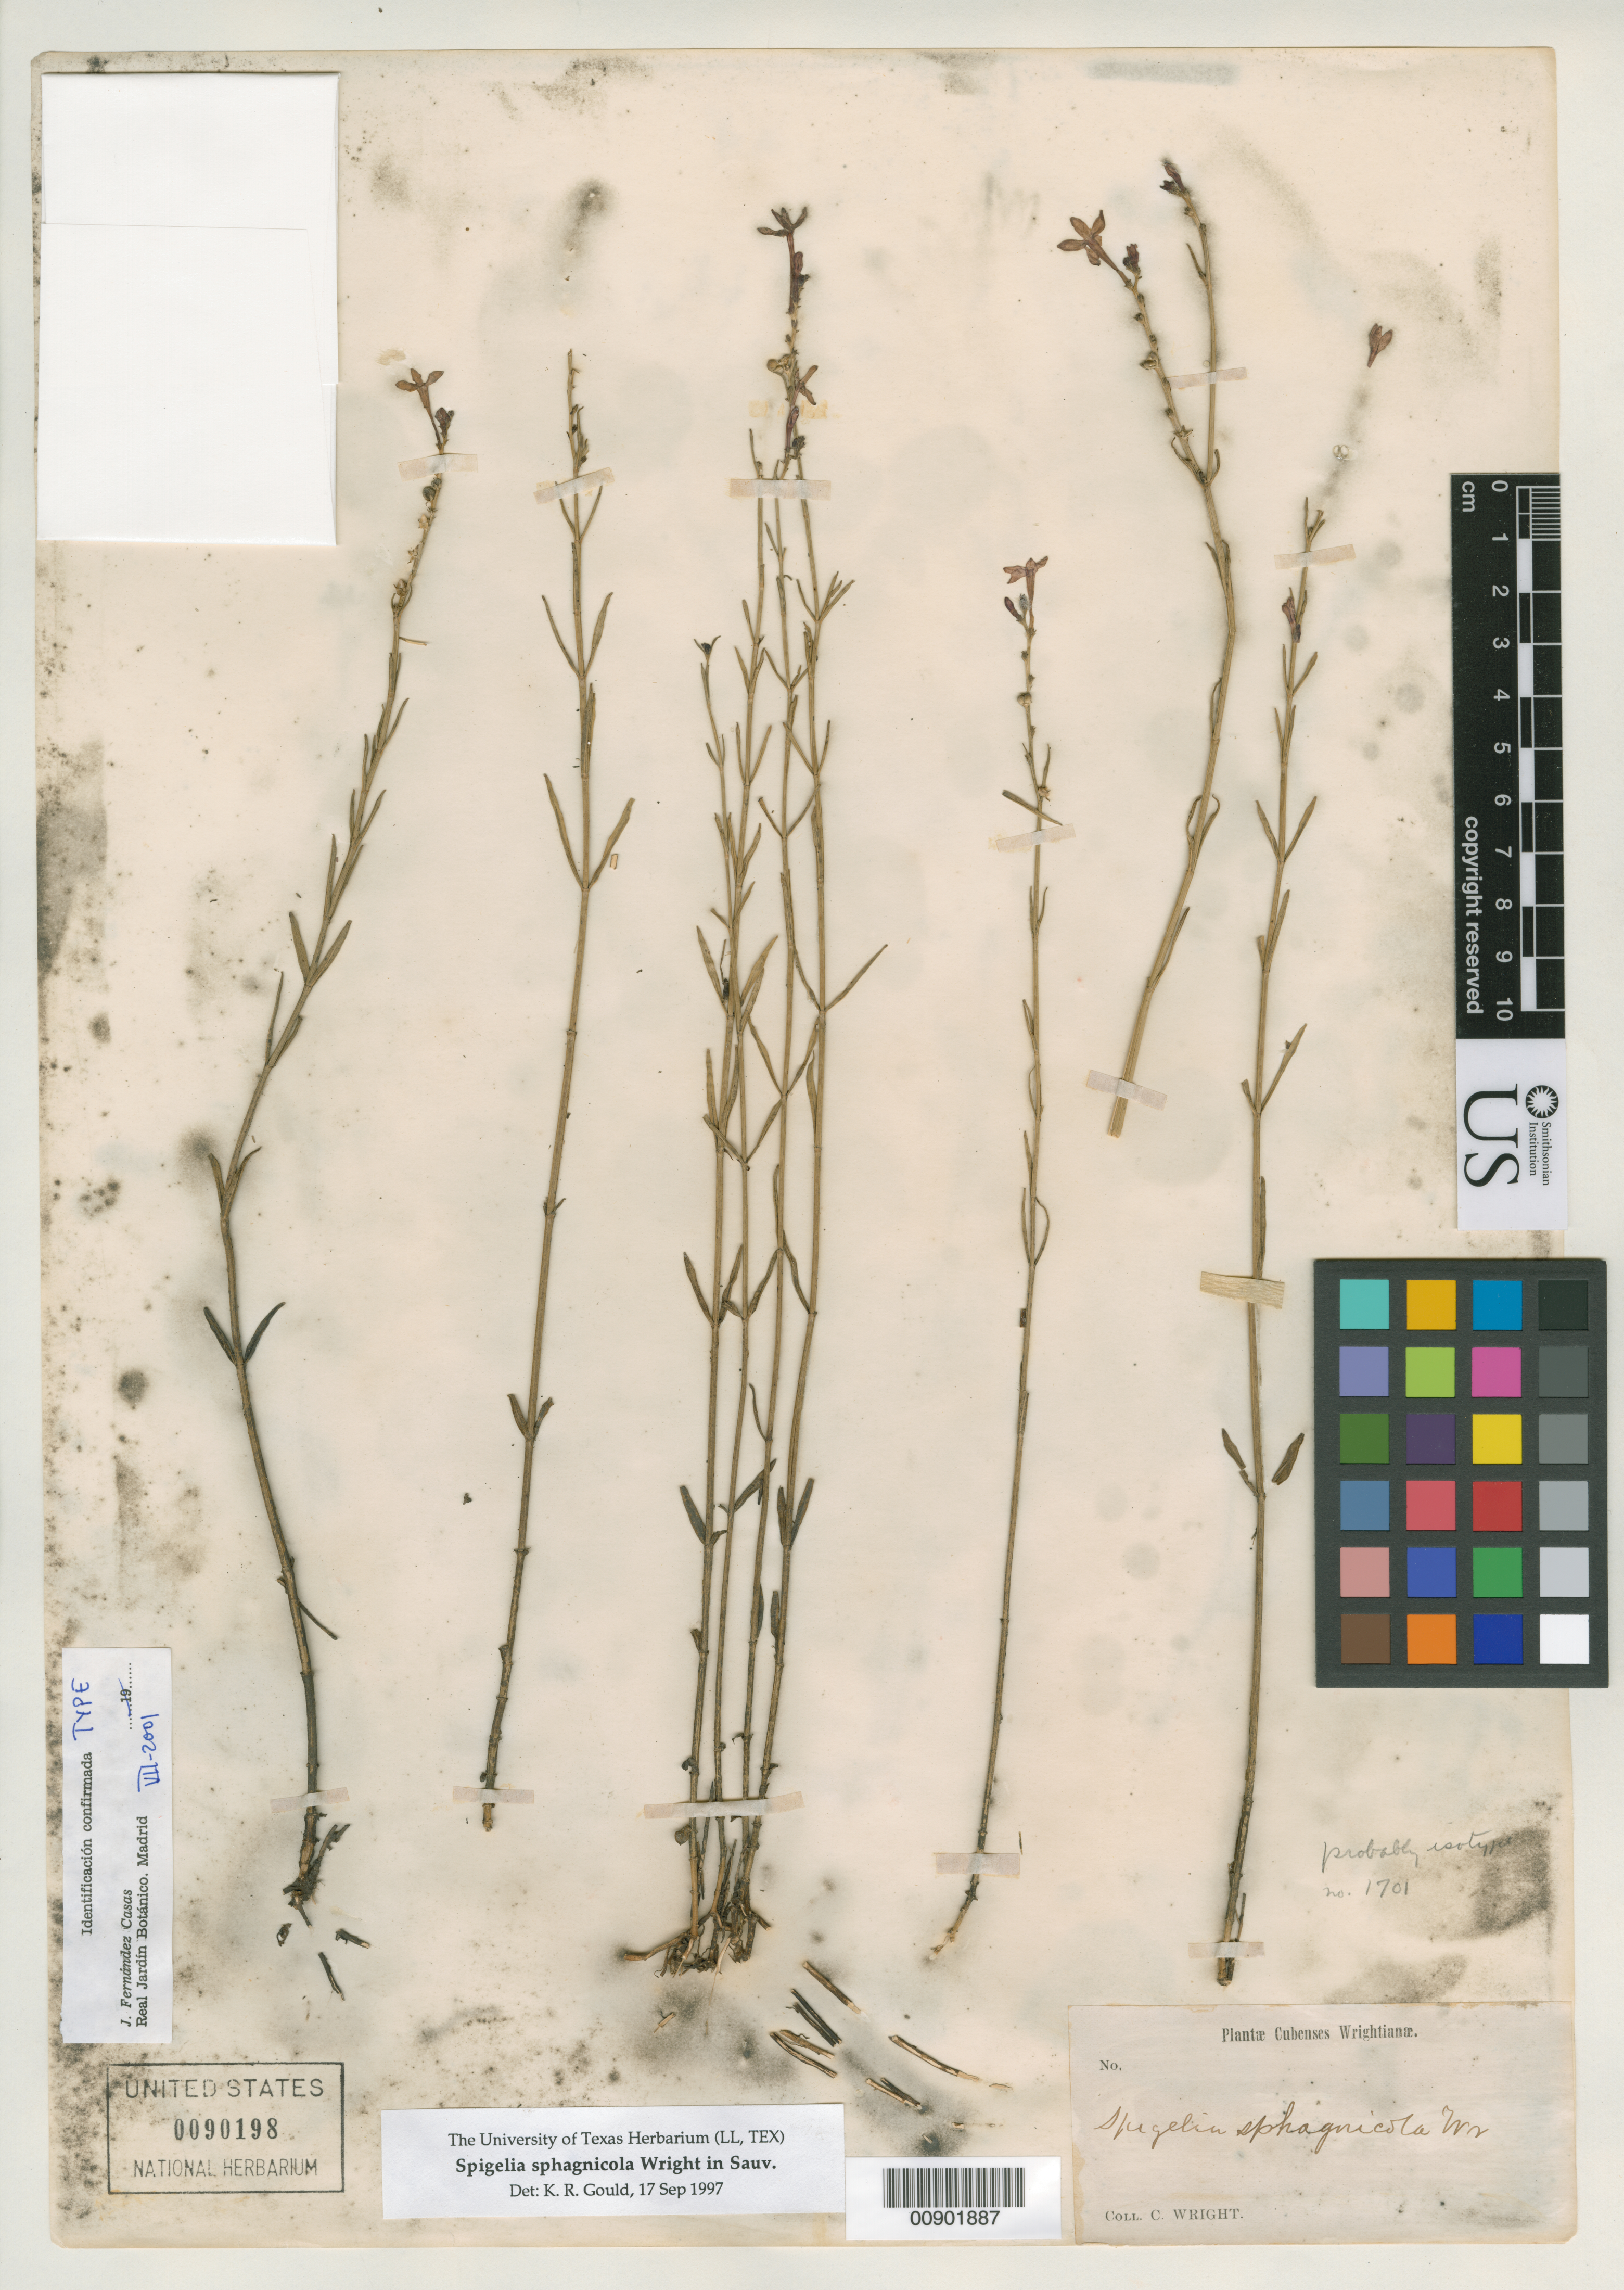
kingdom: Plantae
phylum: Tracheophyta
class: Magnoliopsida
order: Gentianales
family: Loganiaceae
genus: Spigelia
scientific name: Spigelia sphagnicola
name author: C. Wright in Sauvalle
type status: Possible Type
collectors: C. Wright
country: Cuba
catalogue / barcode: US 90198